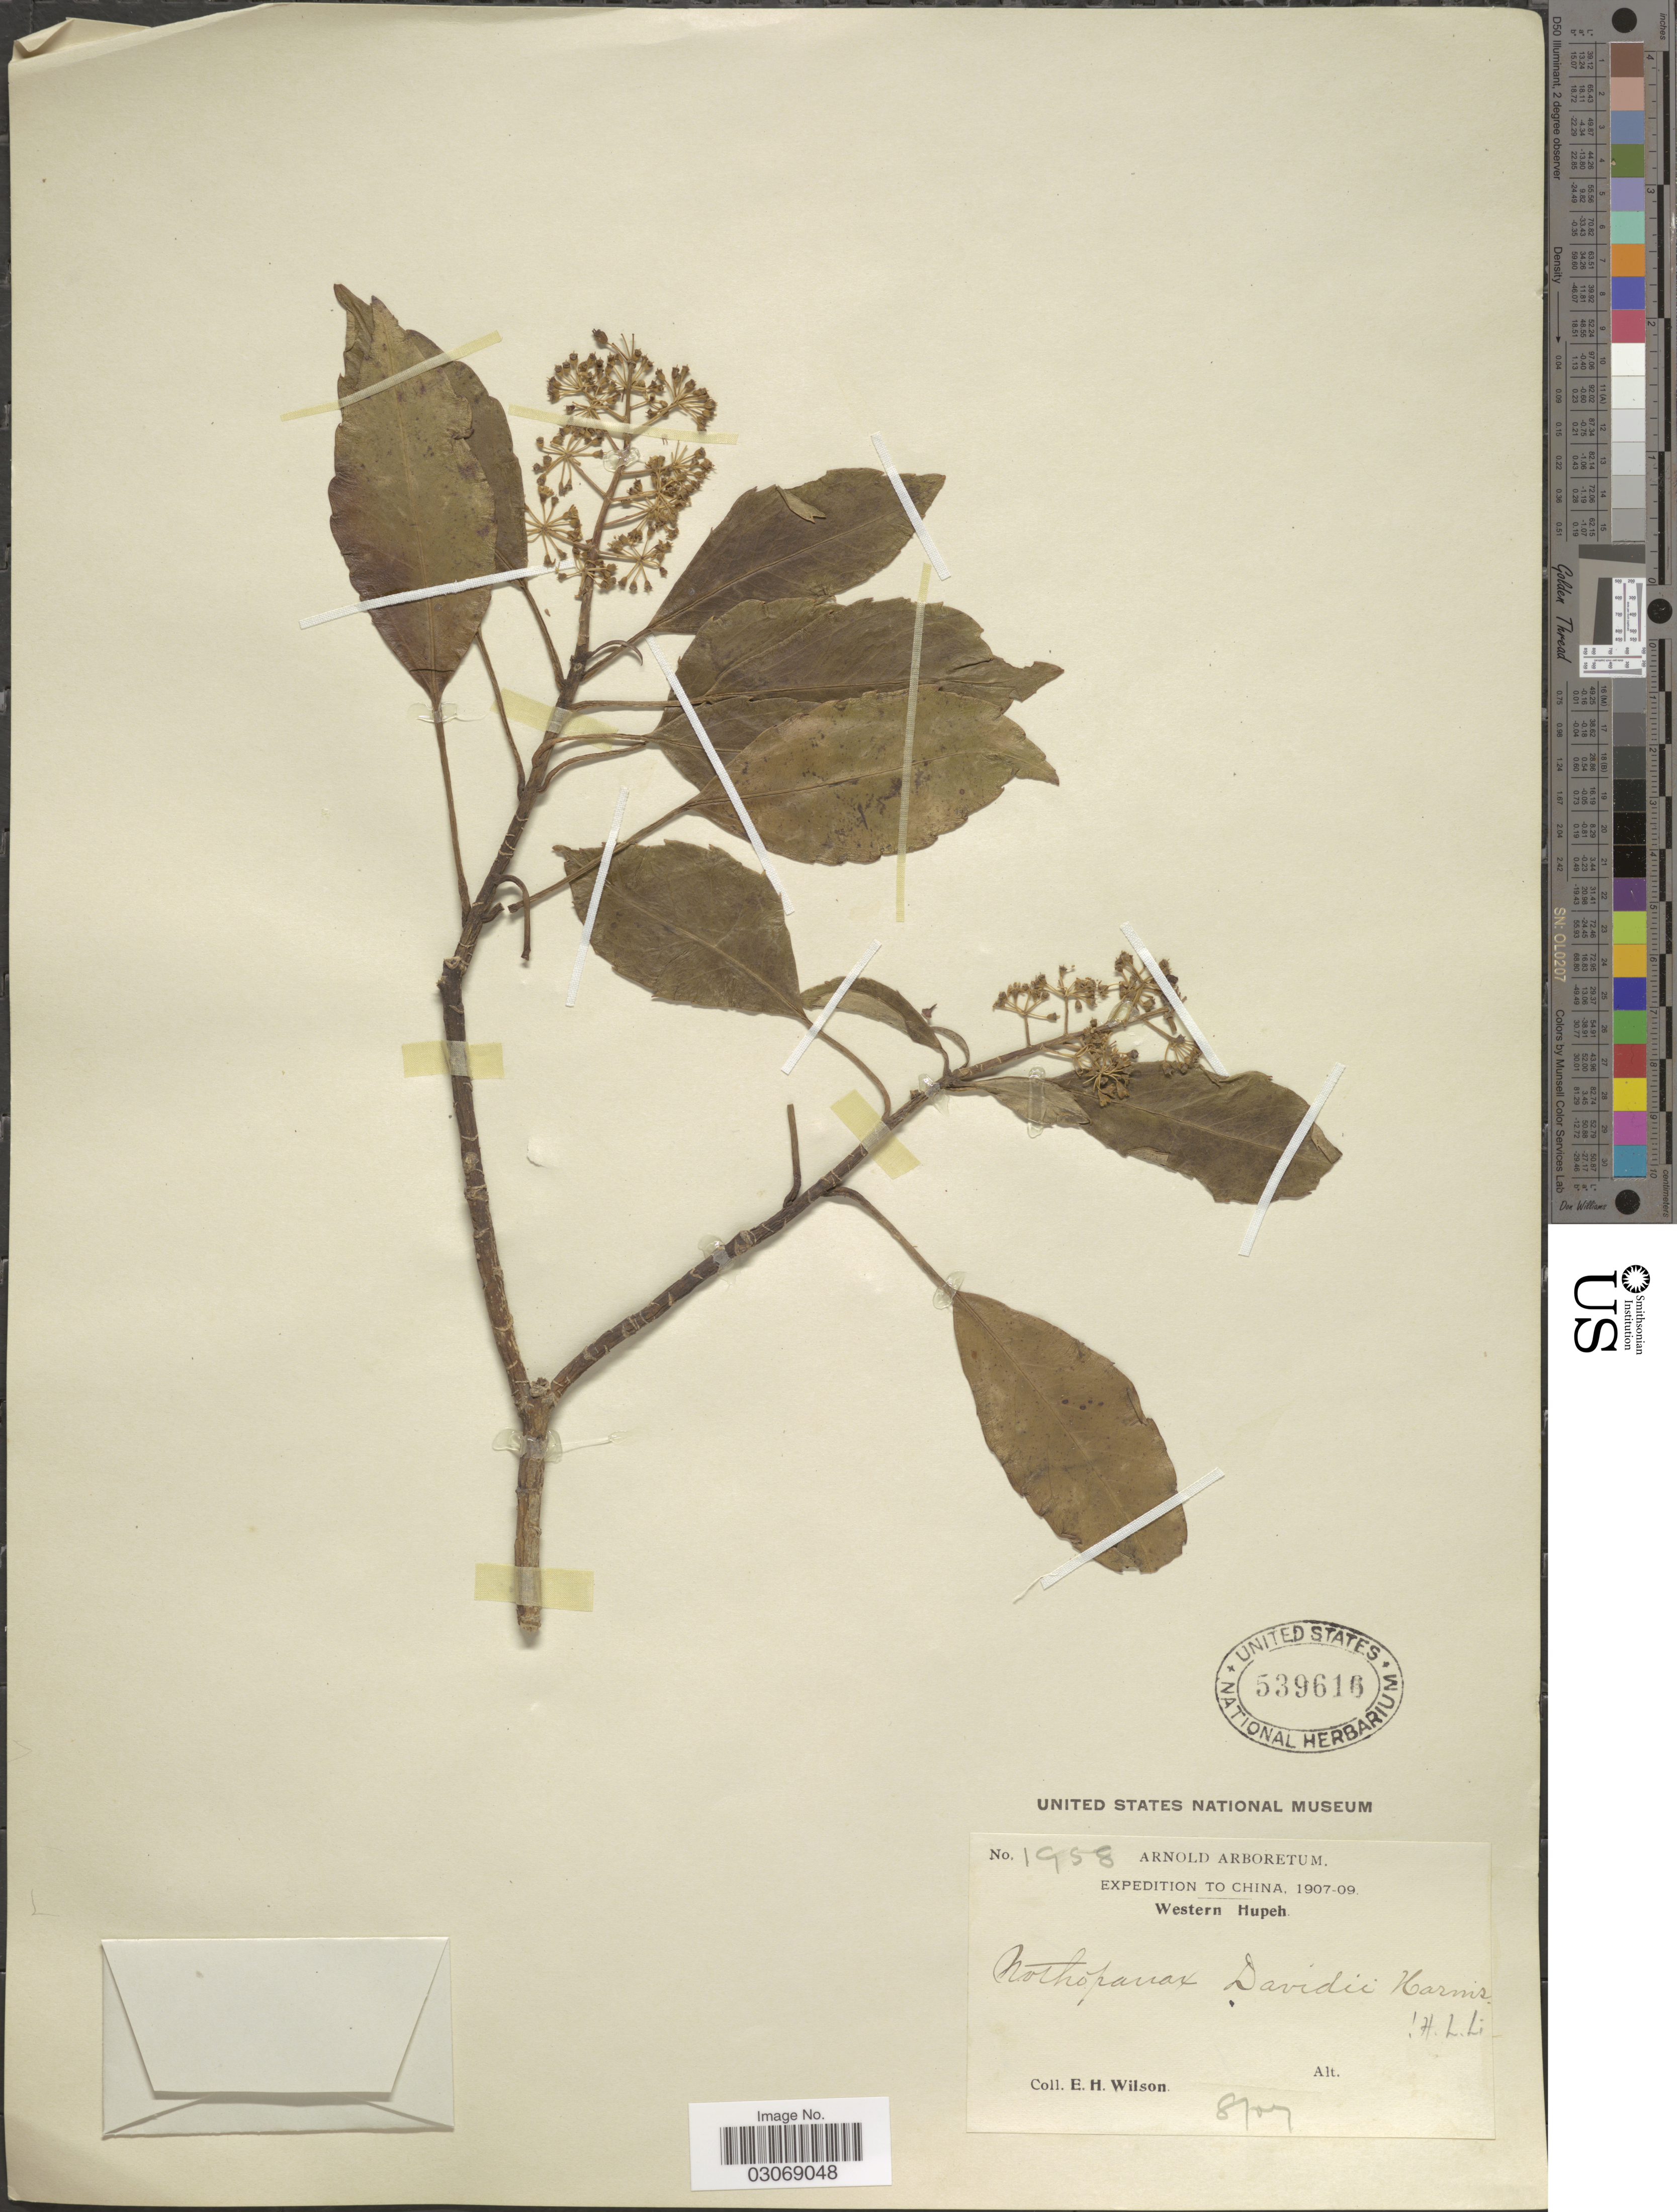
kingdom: Plantae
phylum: Tracheophyta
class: Magnoliopsida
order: Apiales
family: Araliaceae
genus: Nothopanax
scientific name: Nothopanax davidii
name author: (Franch.) Harms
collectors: E. Wilson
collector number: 1958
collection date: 1907-08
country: China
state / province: Hubei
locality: Western Hupeh.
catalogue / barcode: US 539616